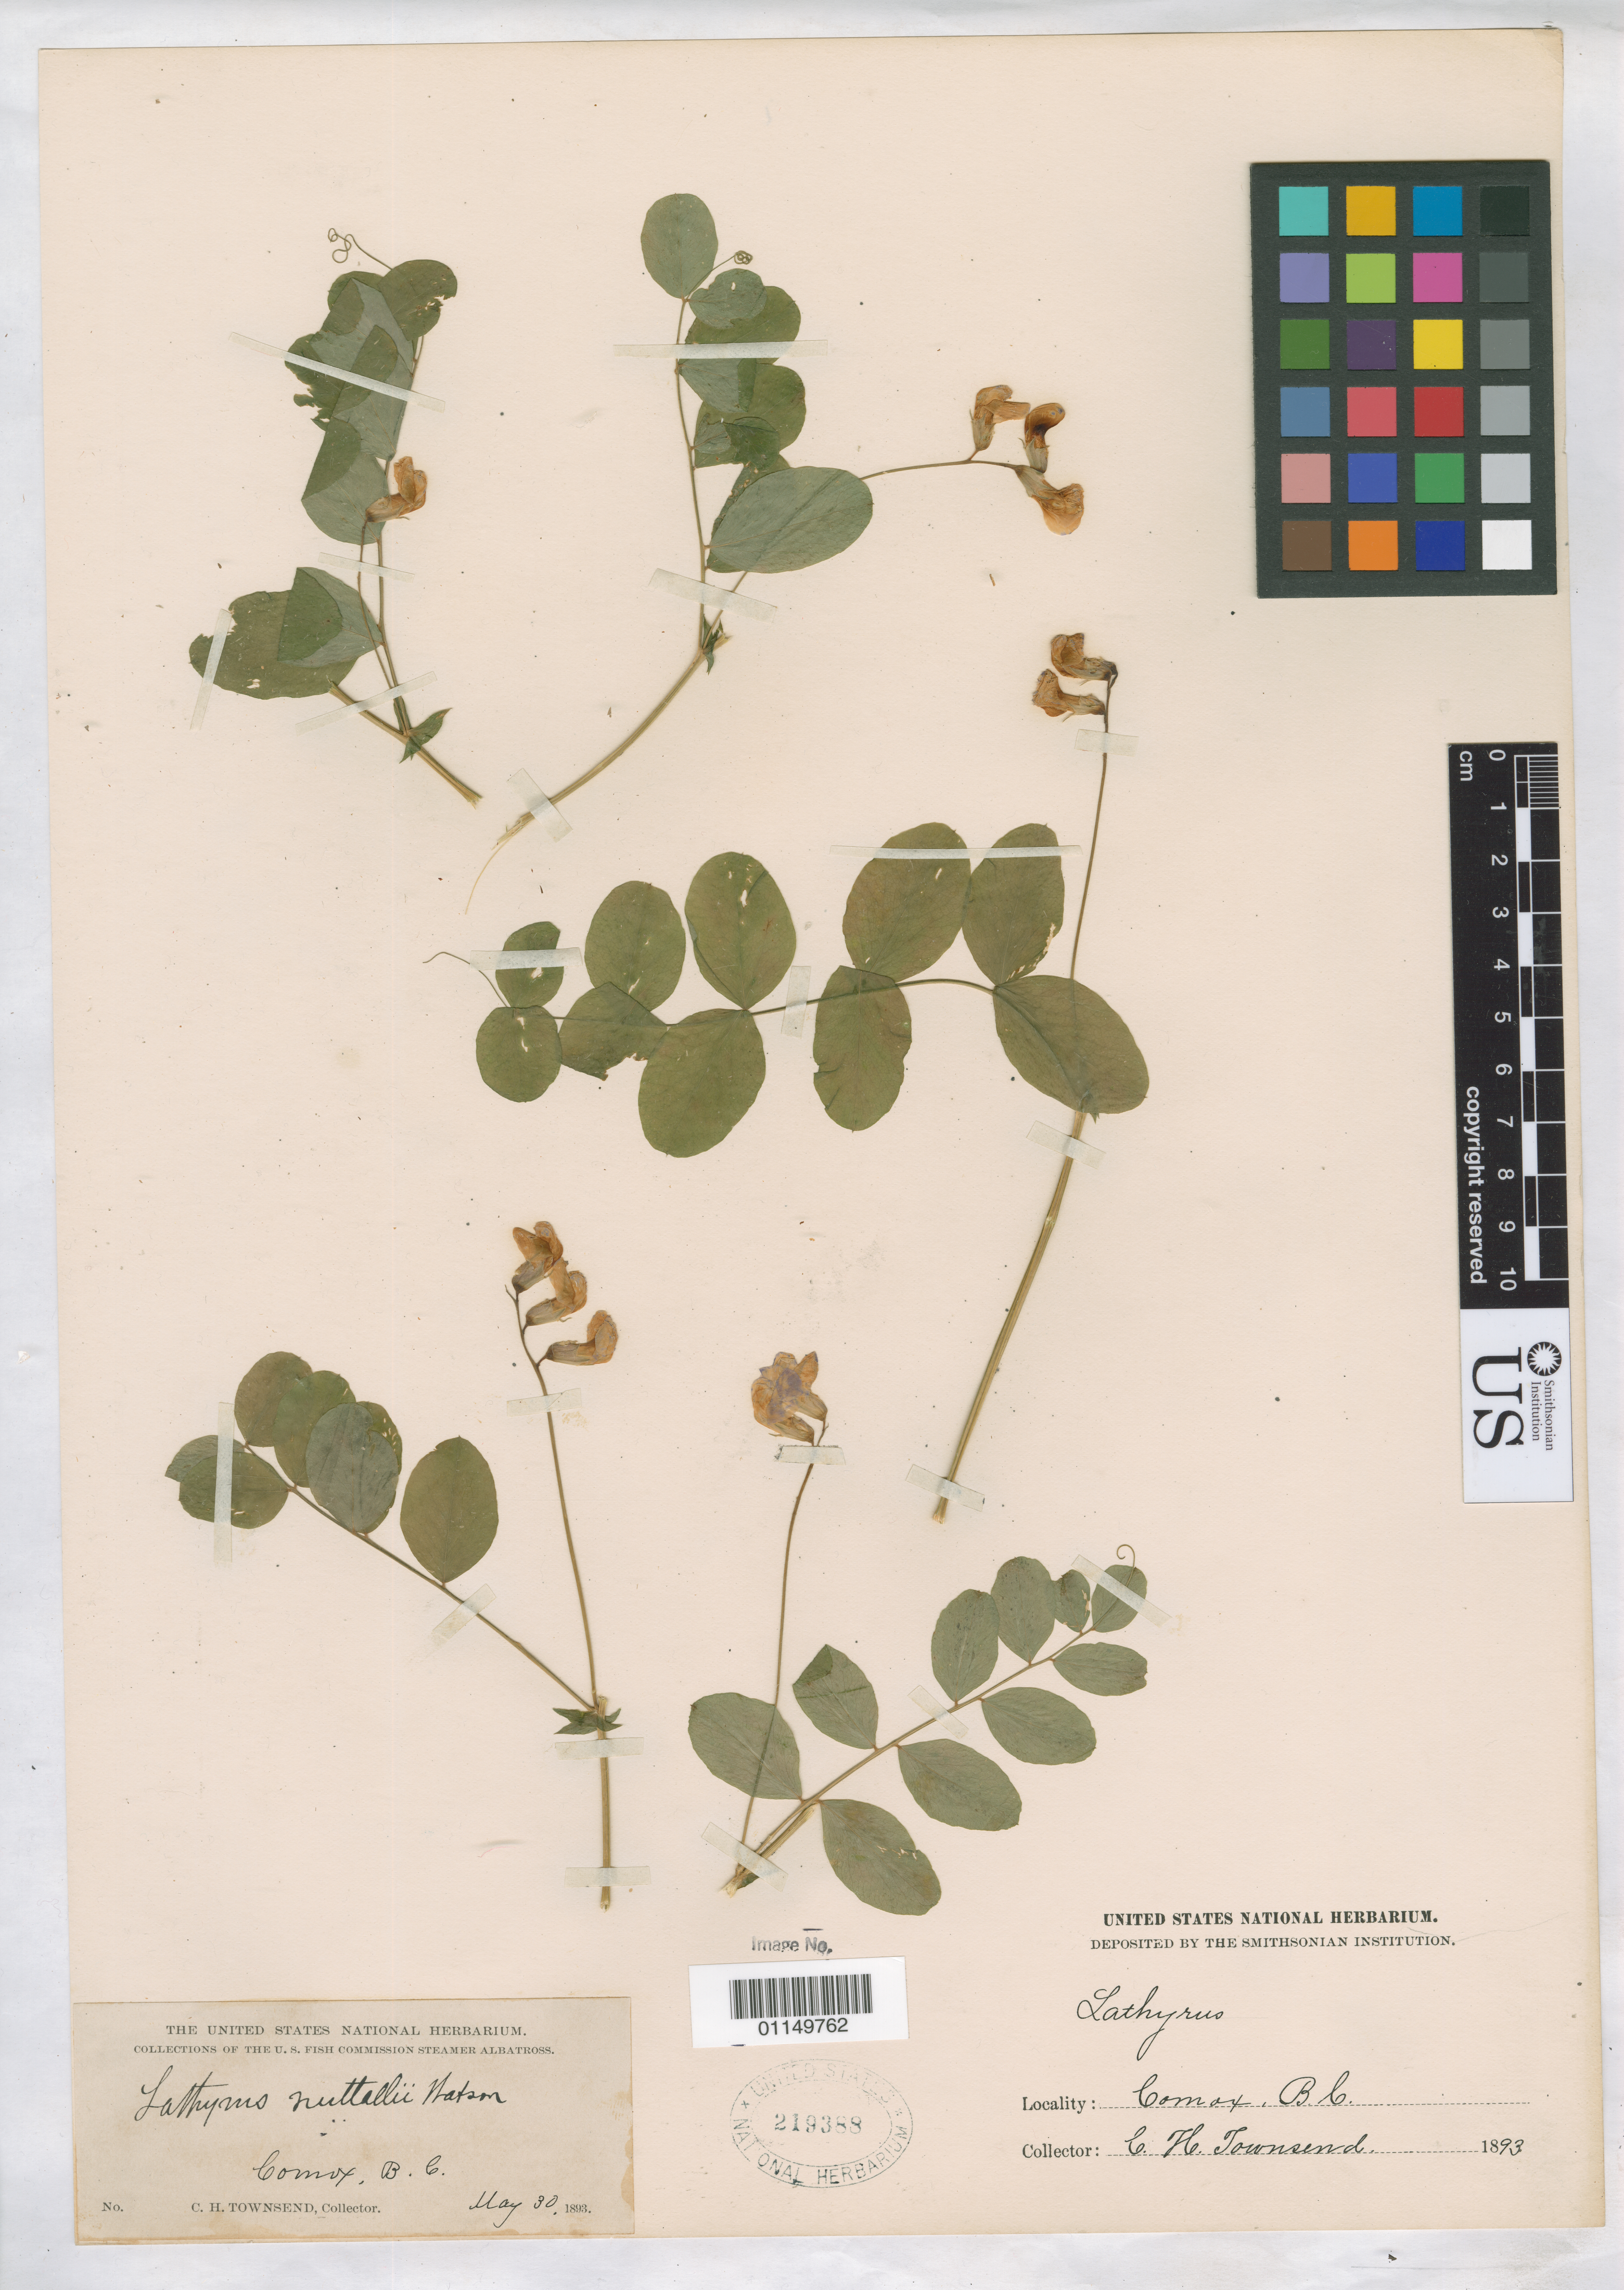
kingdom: Plantae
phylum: Tracheophyta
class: Magnoliopsida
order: Fabales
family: Fabaceae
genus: Lathyrus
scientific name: Lathyrus nuttallii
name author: S. Watson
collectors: C. H. Townsend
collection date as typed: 30 May 1893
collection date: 1893-05-30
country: Canada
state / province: British Columbia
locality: Comox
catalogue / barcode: US 219388